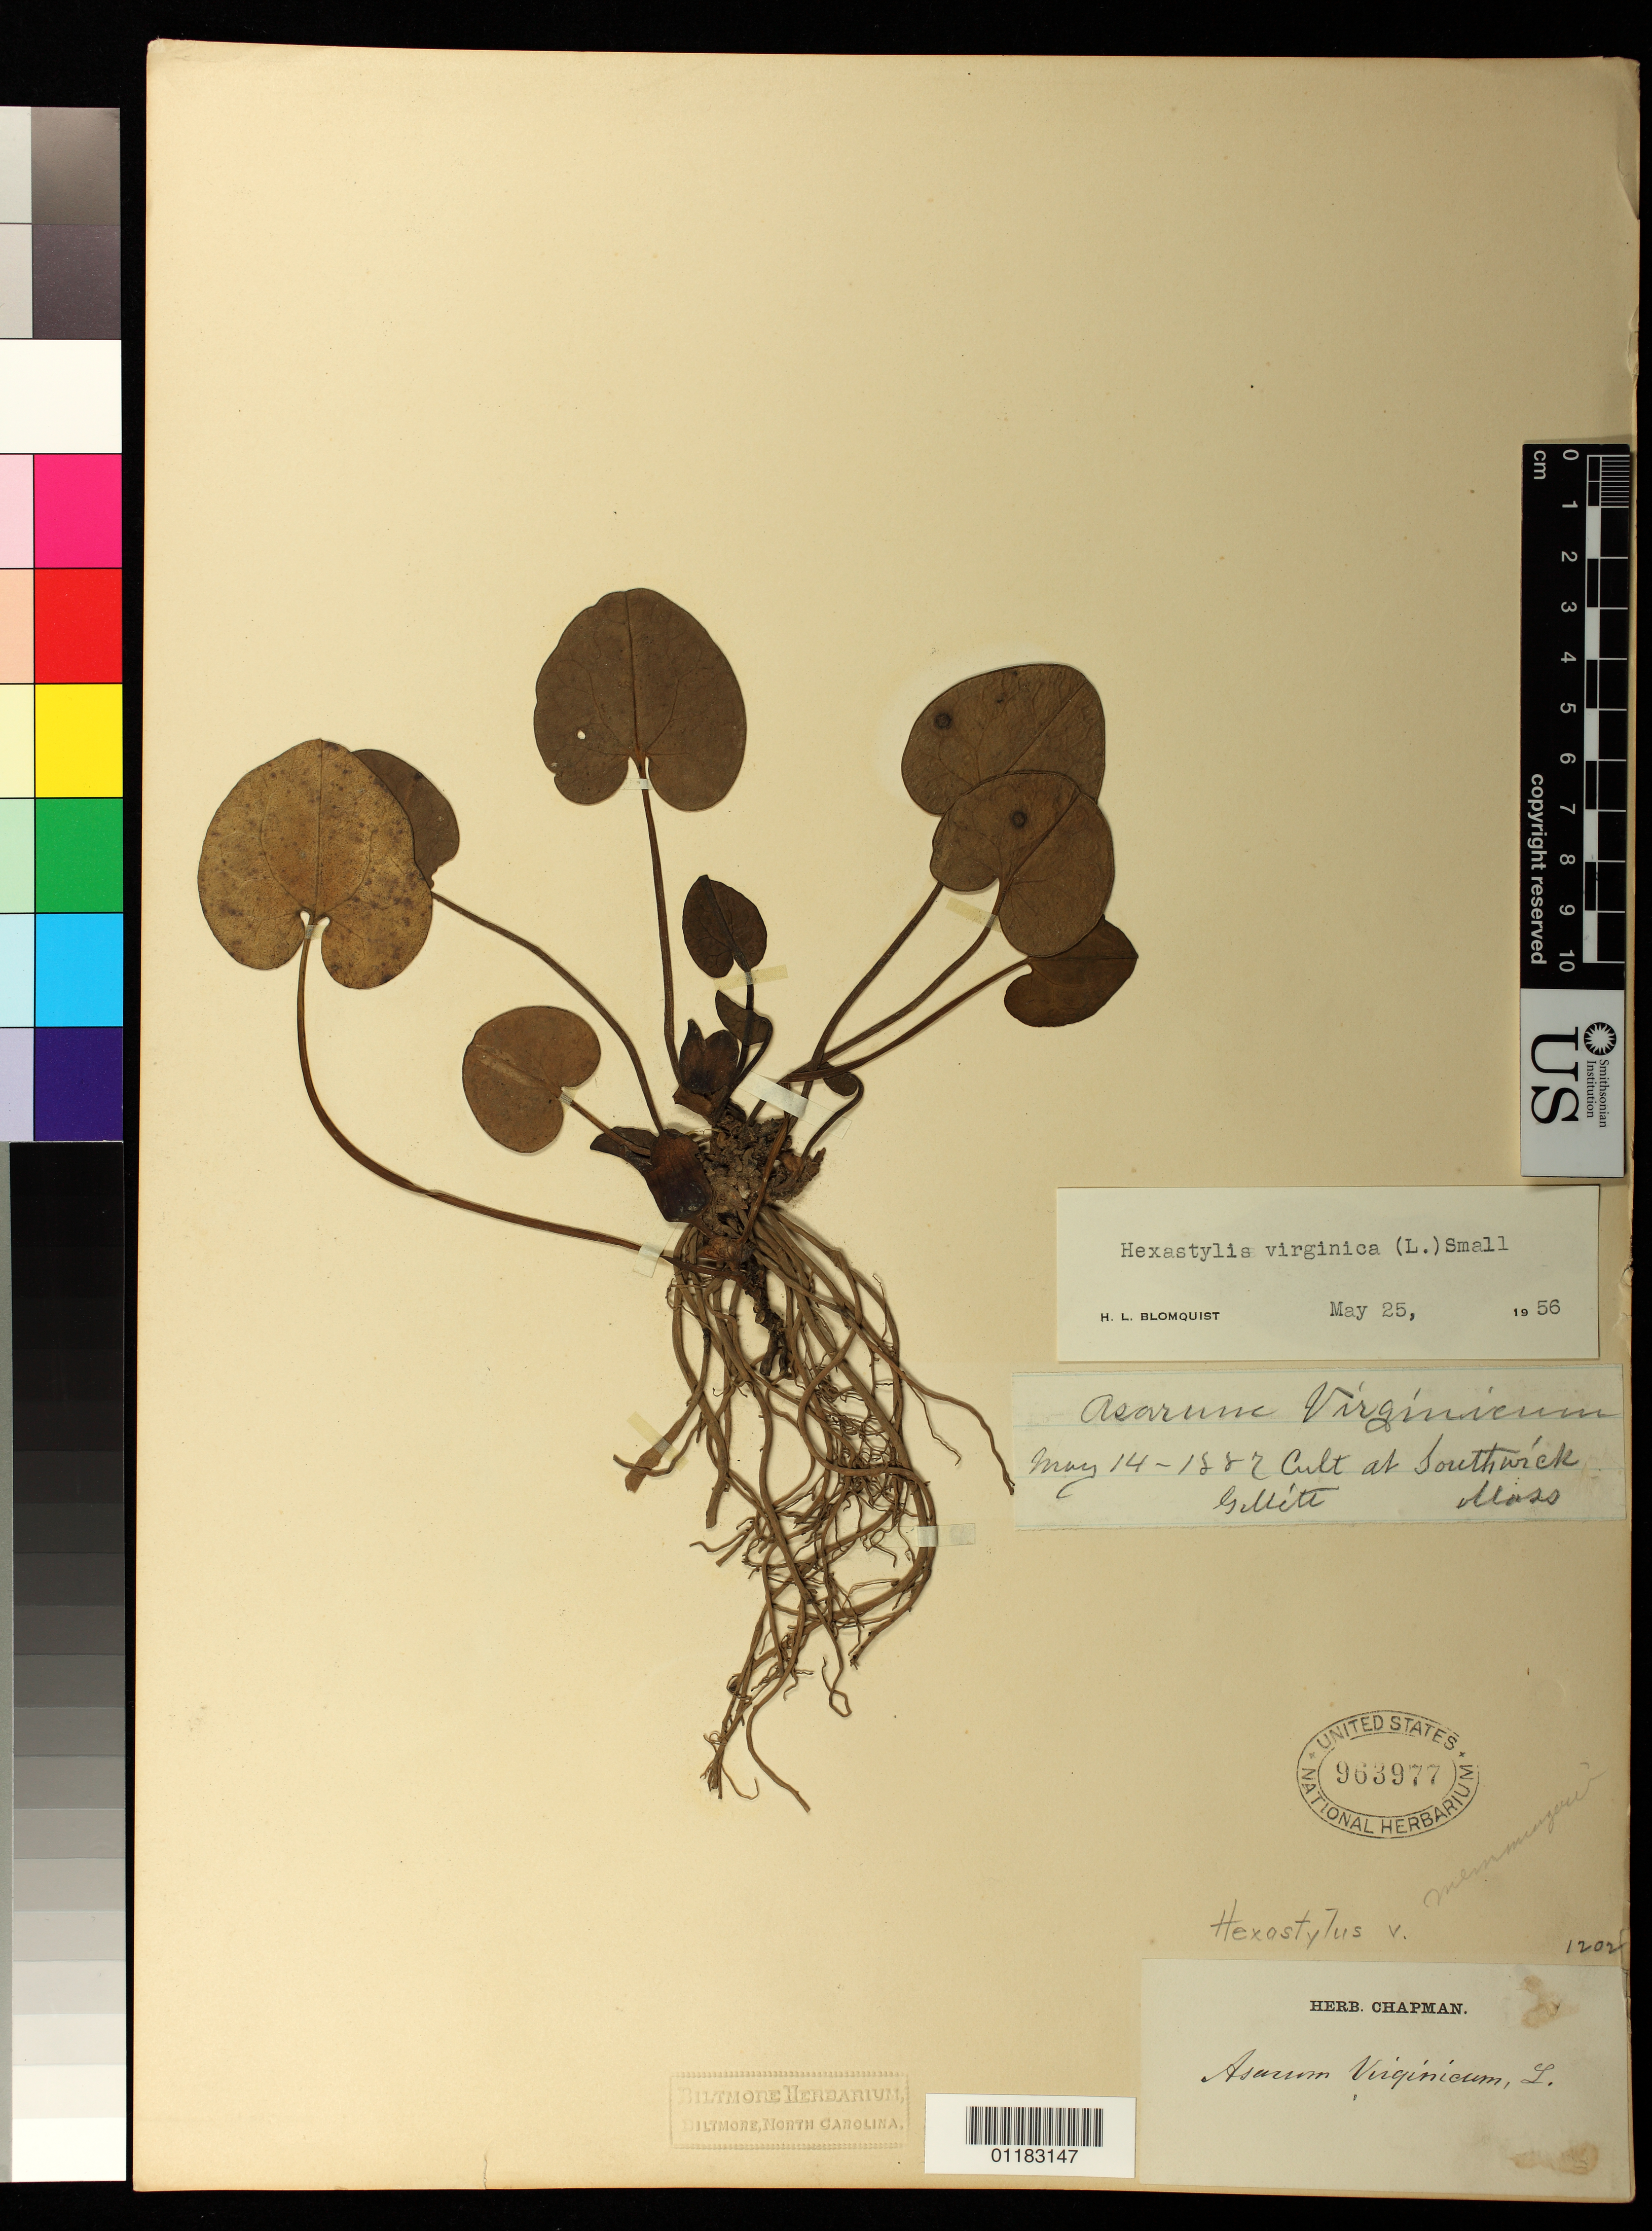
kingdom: Plantae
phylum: Tracheophyta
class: Magnoliopsida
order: Piperales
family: Aristolochiaceae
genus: Hexastylis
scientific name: Hexastylis virginica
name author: (L.) Small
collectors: ex herb. Chapman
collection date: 1887-05-14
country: United States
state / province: Massachusetts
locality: Cultivated at Southwick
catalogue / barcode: US 963977